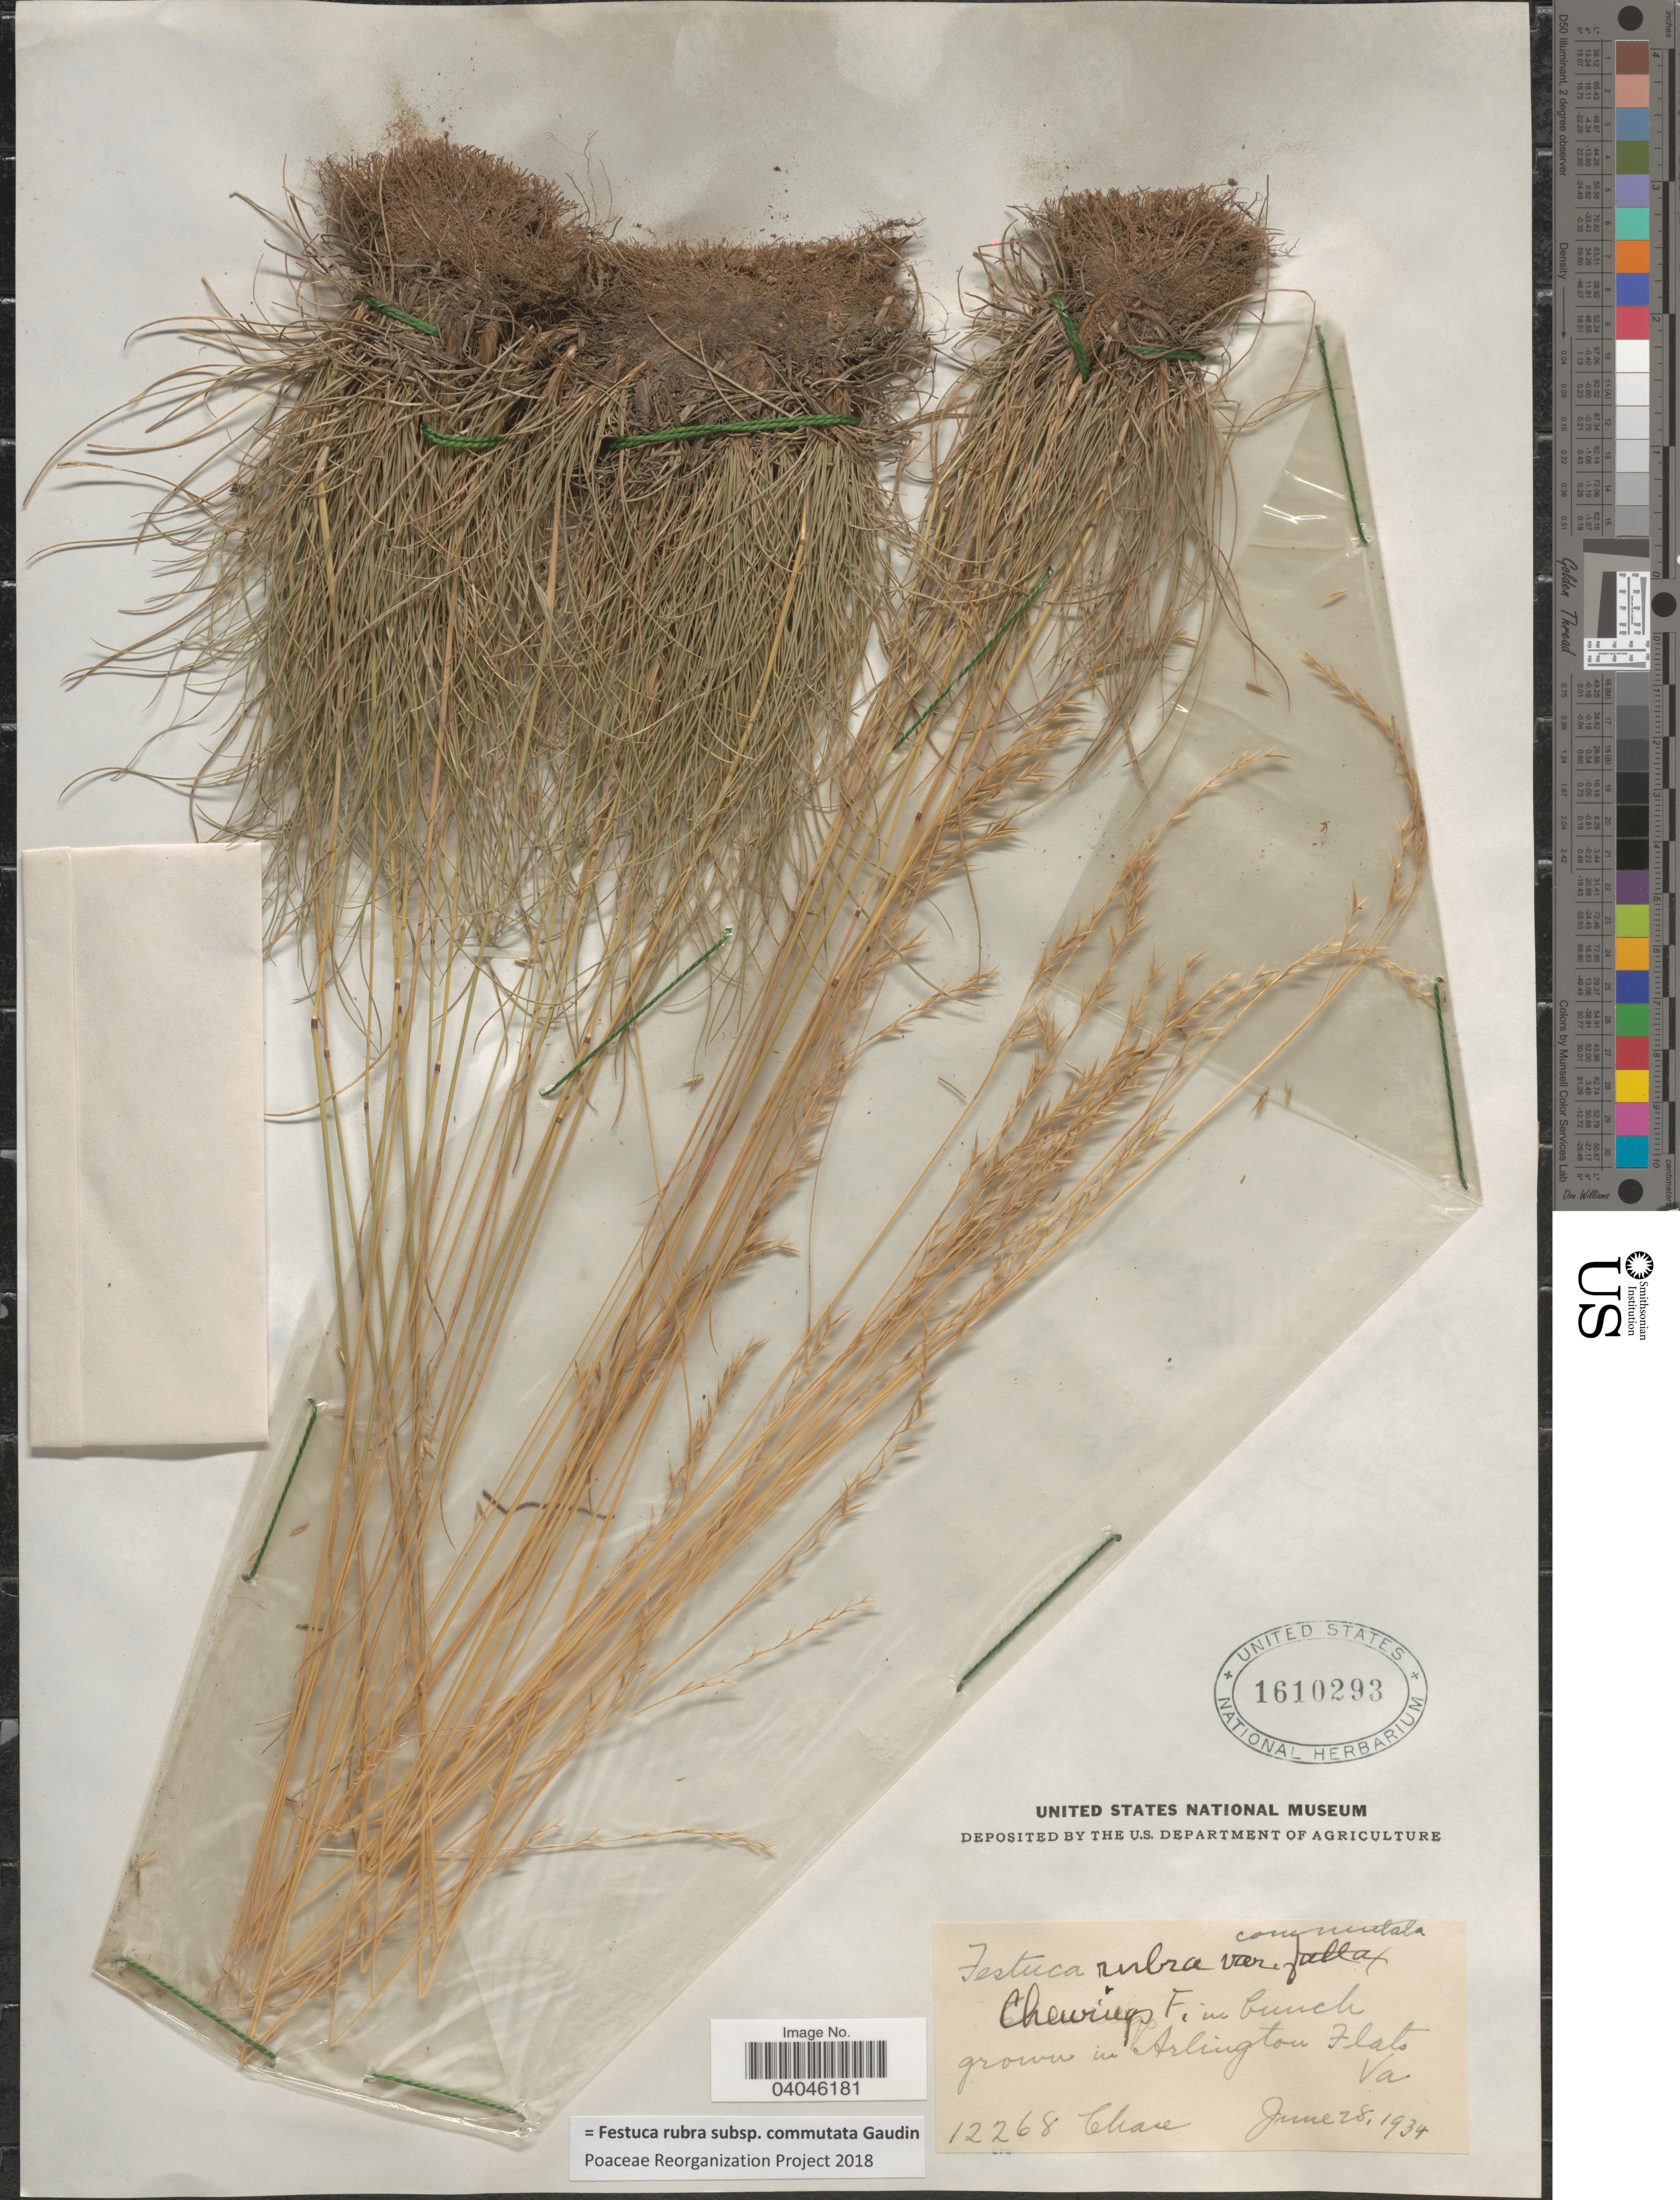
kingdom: Plantae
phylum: Tracheophyta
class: Liliopsida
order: Poales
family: Poaceae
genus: Festuca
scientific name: Festuca rubra subsp. commutata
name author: Gaudin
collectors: Chase, --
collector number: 12268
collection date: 1934-06-28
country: United States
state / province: Virginia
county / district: Arlington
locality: In Arlington Flats.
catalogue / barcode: US 1610293